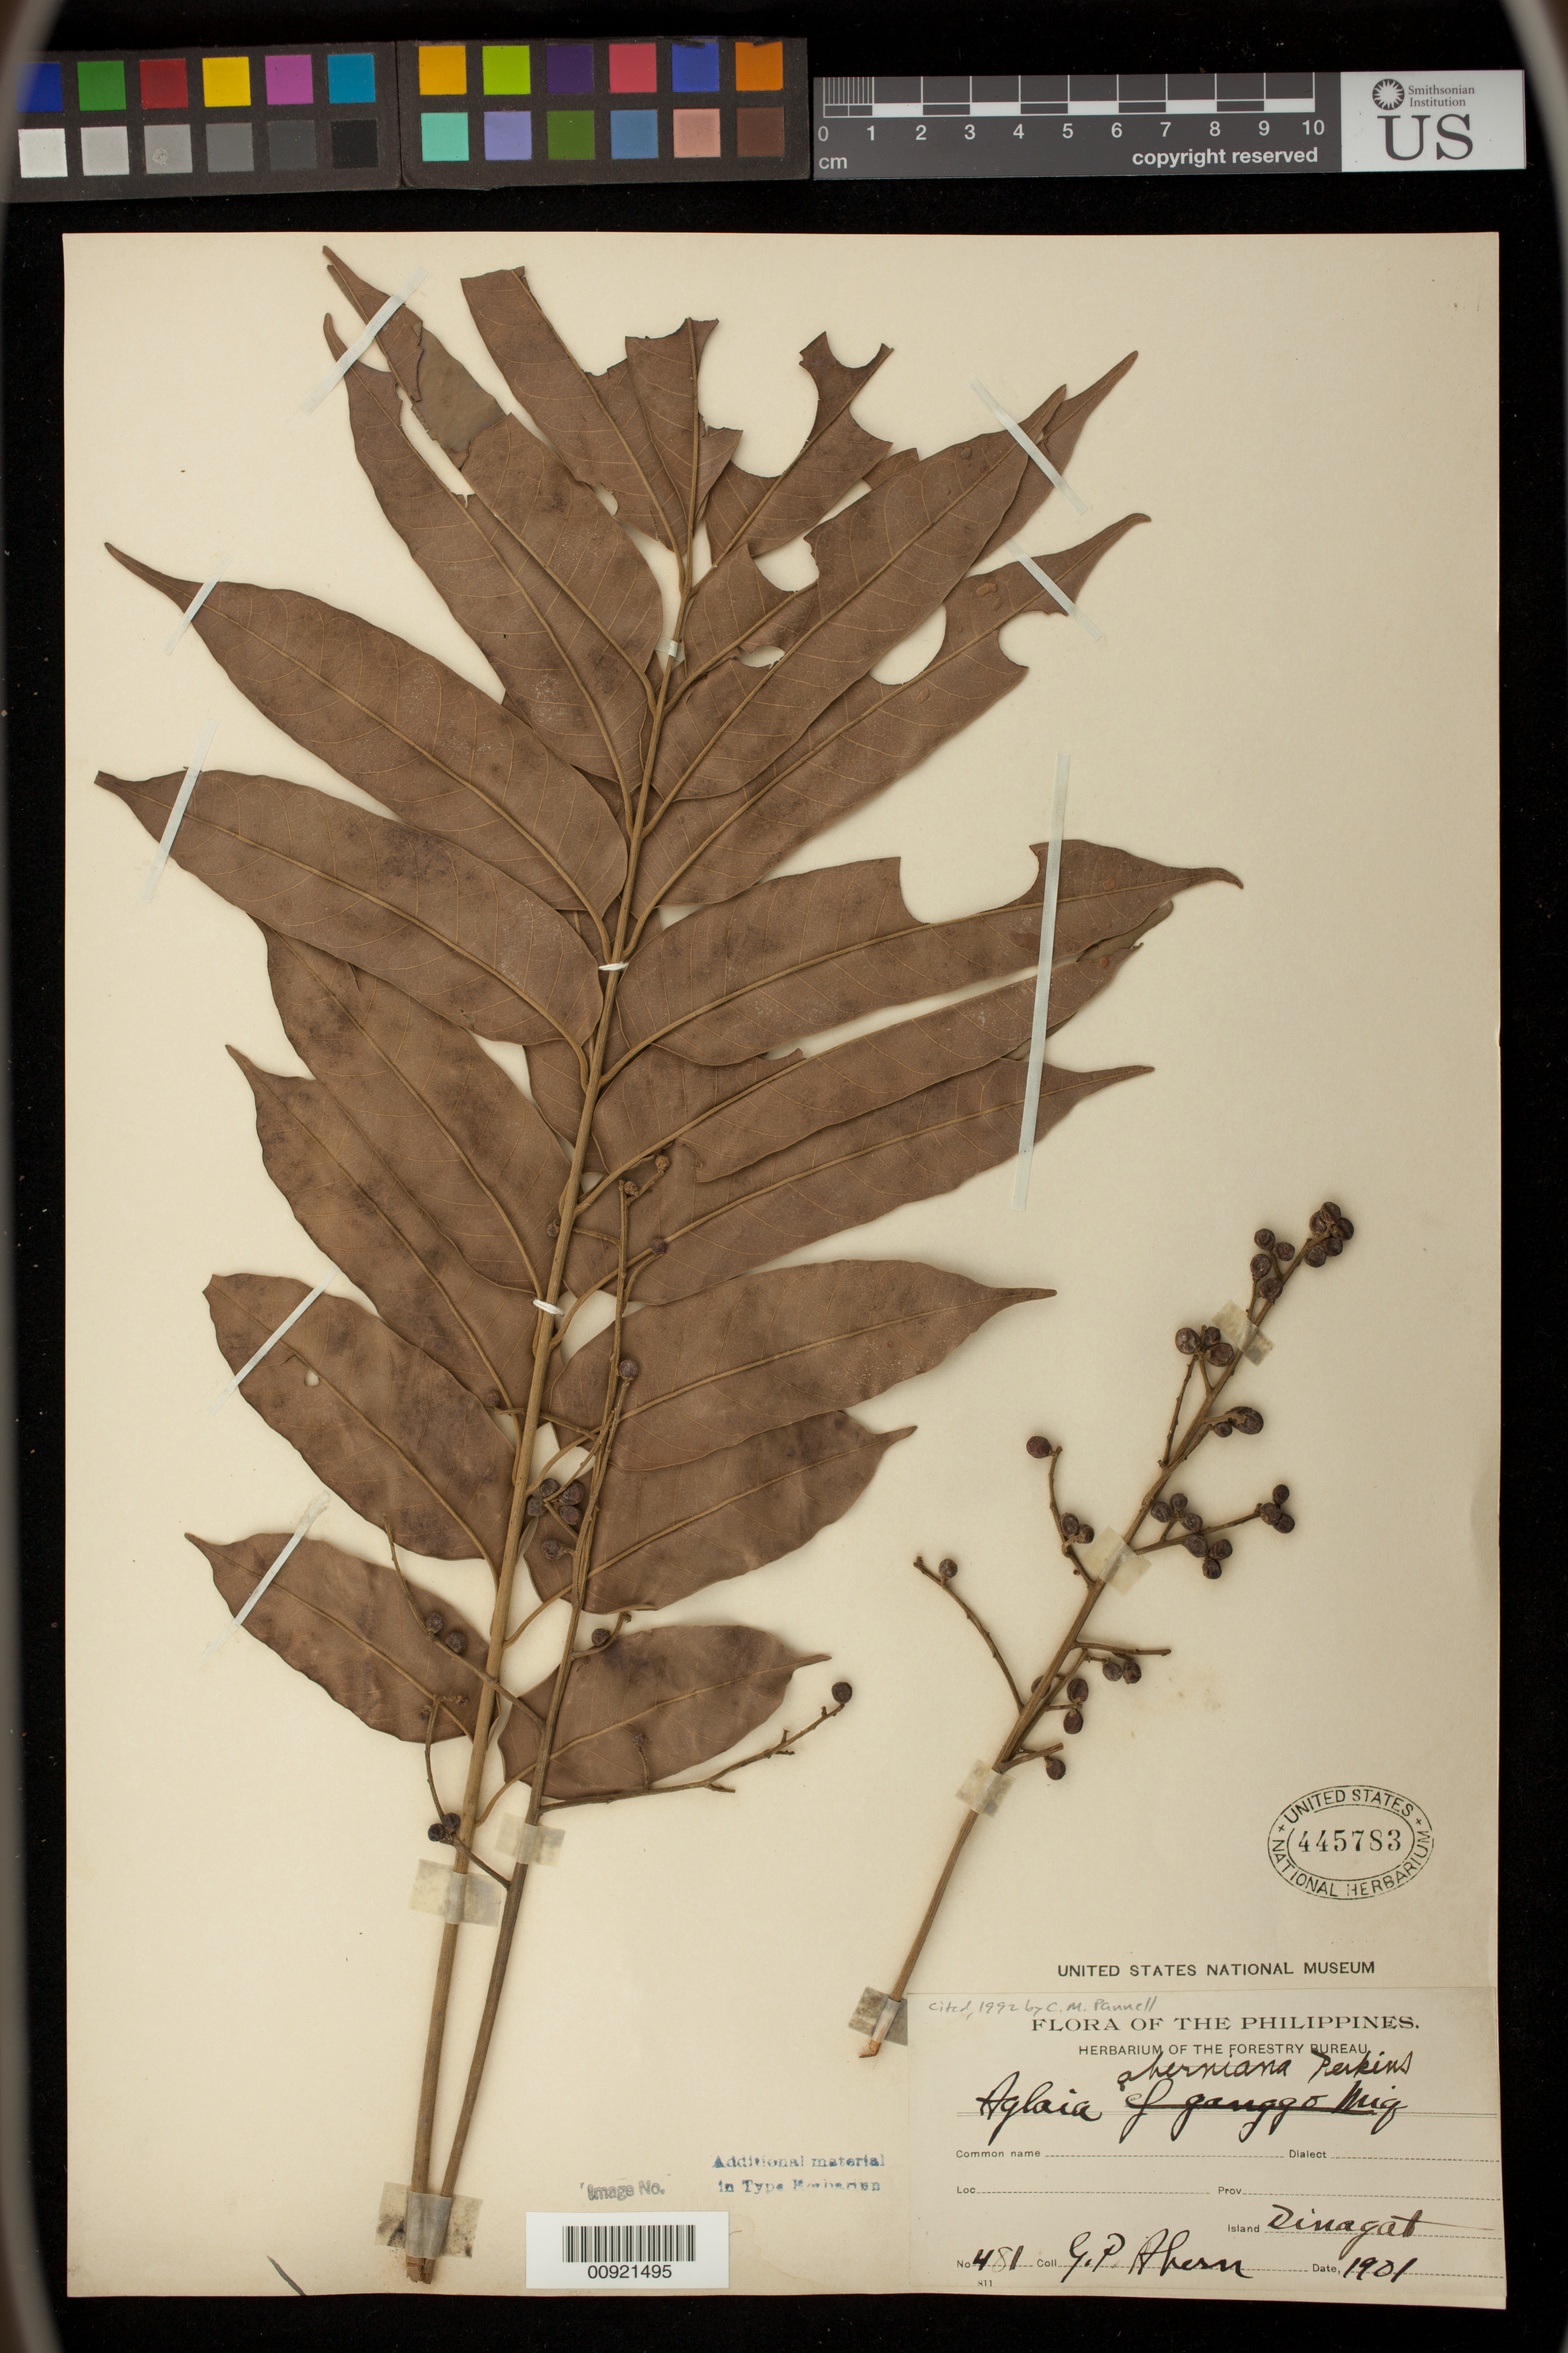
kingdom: Plantae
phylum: Tracheophyta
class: Magnoliopsida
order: Sapindales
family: Meliaceae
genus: Aglaia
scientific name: Aglaia aherniana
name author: Perkins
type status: Isosyntype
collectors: G. Ahern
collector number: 481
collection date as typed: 1901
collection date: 1901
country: Philippines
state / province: Caraga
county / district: Surigao del Norte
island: Dinagat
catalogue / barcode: US 445783